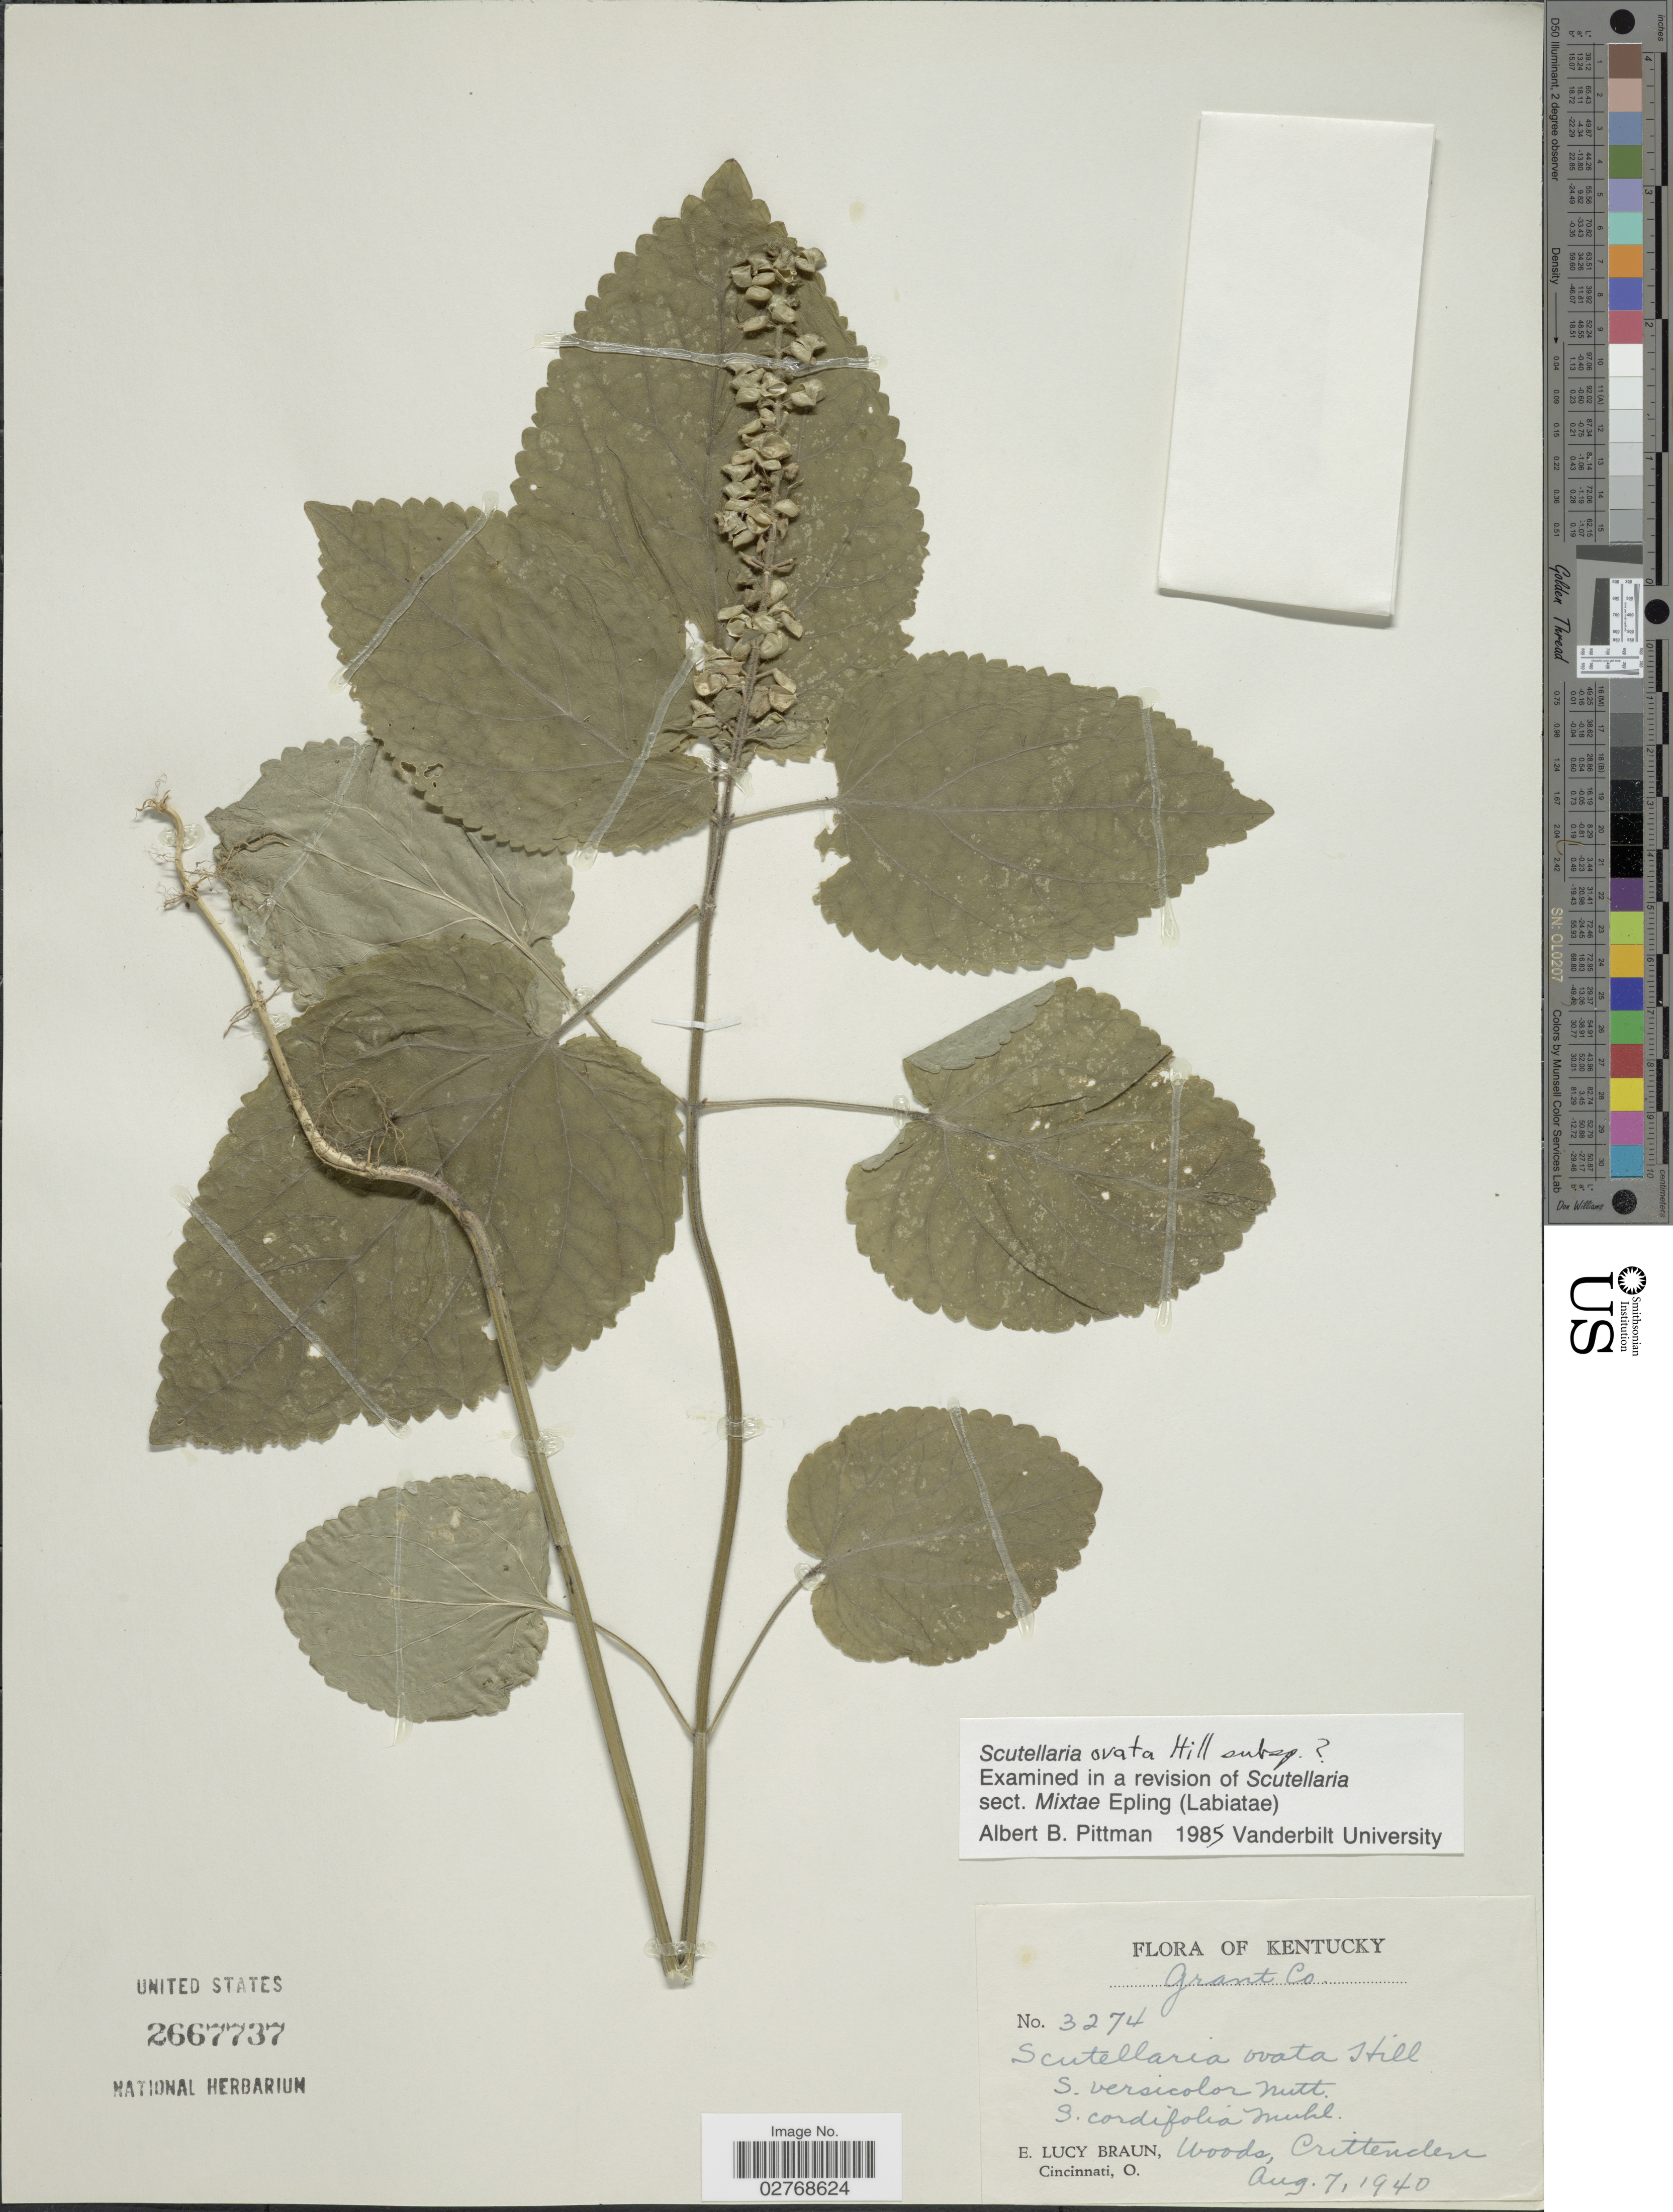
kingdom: Plantae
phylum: Tracheophyta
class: Magnoliopsida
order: Lamiales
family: Lamiaceae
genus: Scutellaria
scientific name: Scutellaria ovata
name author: Hill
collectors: E. L. Braun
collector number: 3274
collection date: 1940-08-07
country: United States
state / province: Kentucky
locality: Grant Co. Woods, Crittenden.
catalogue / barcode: US 2667737